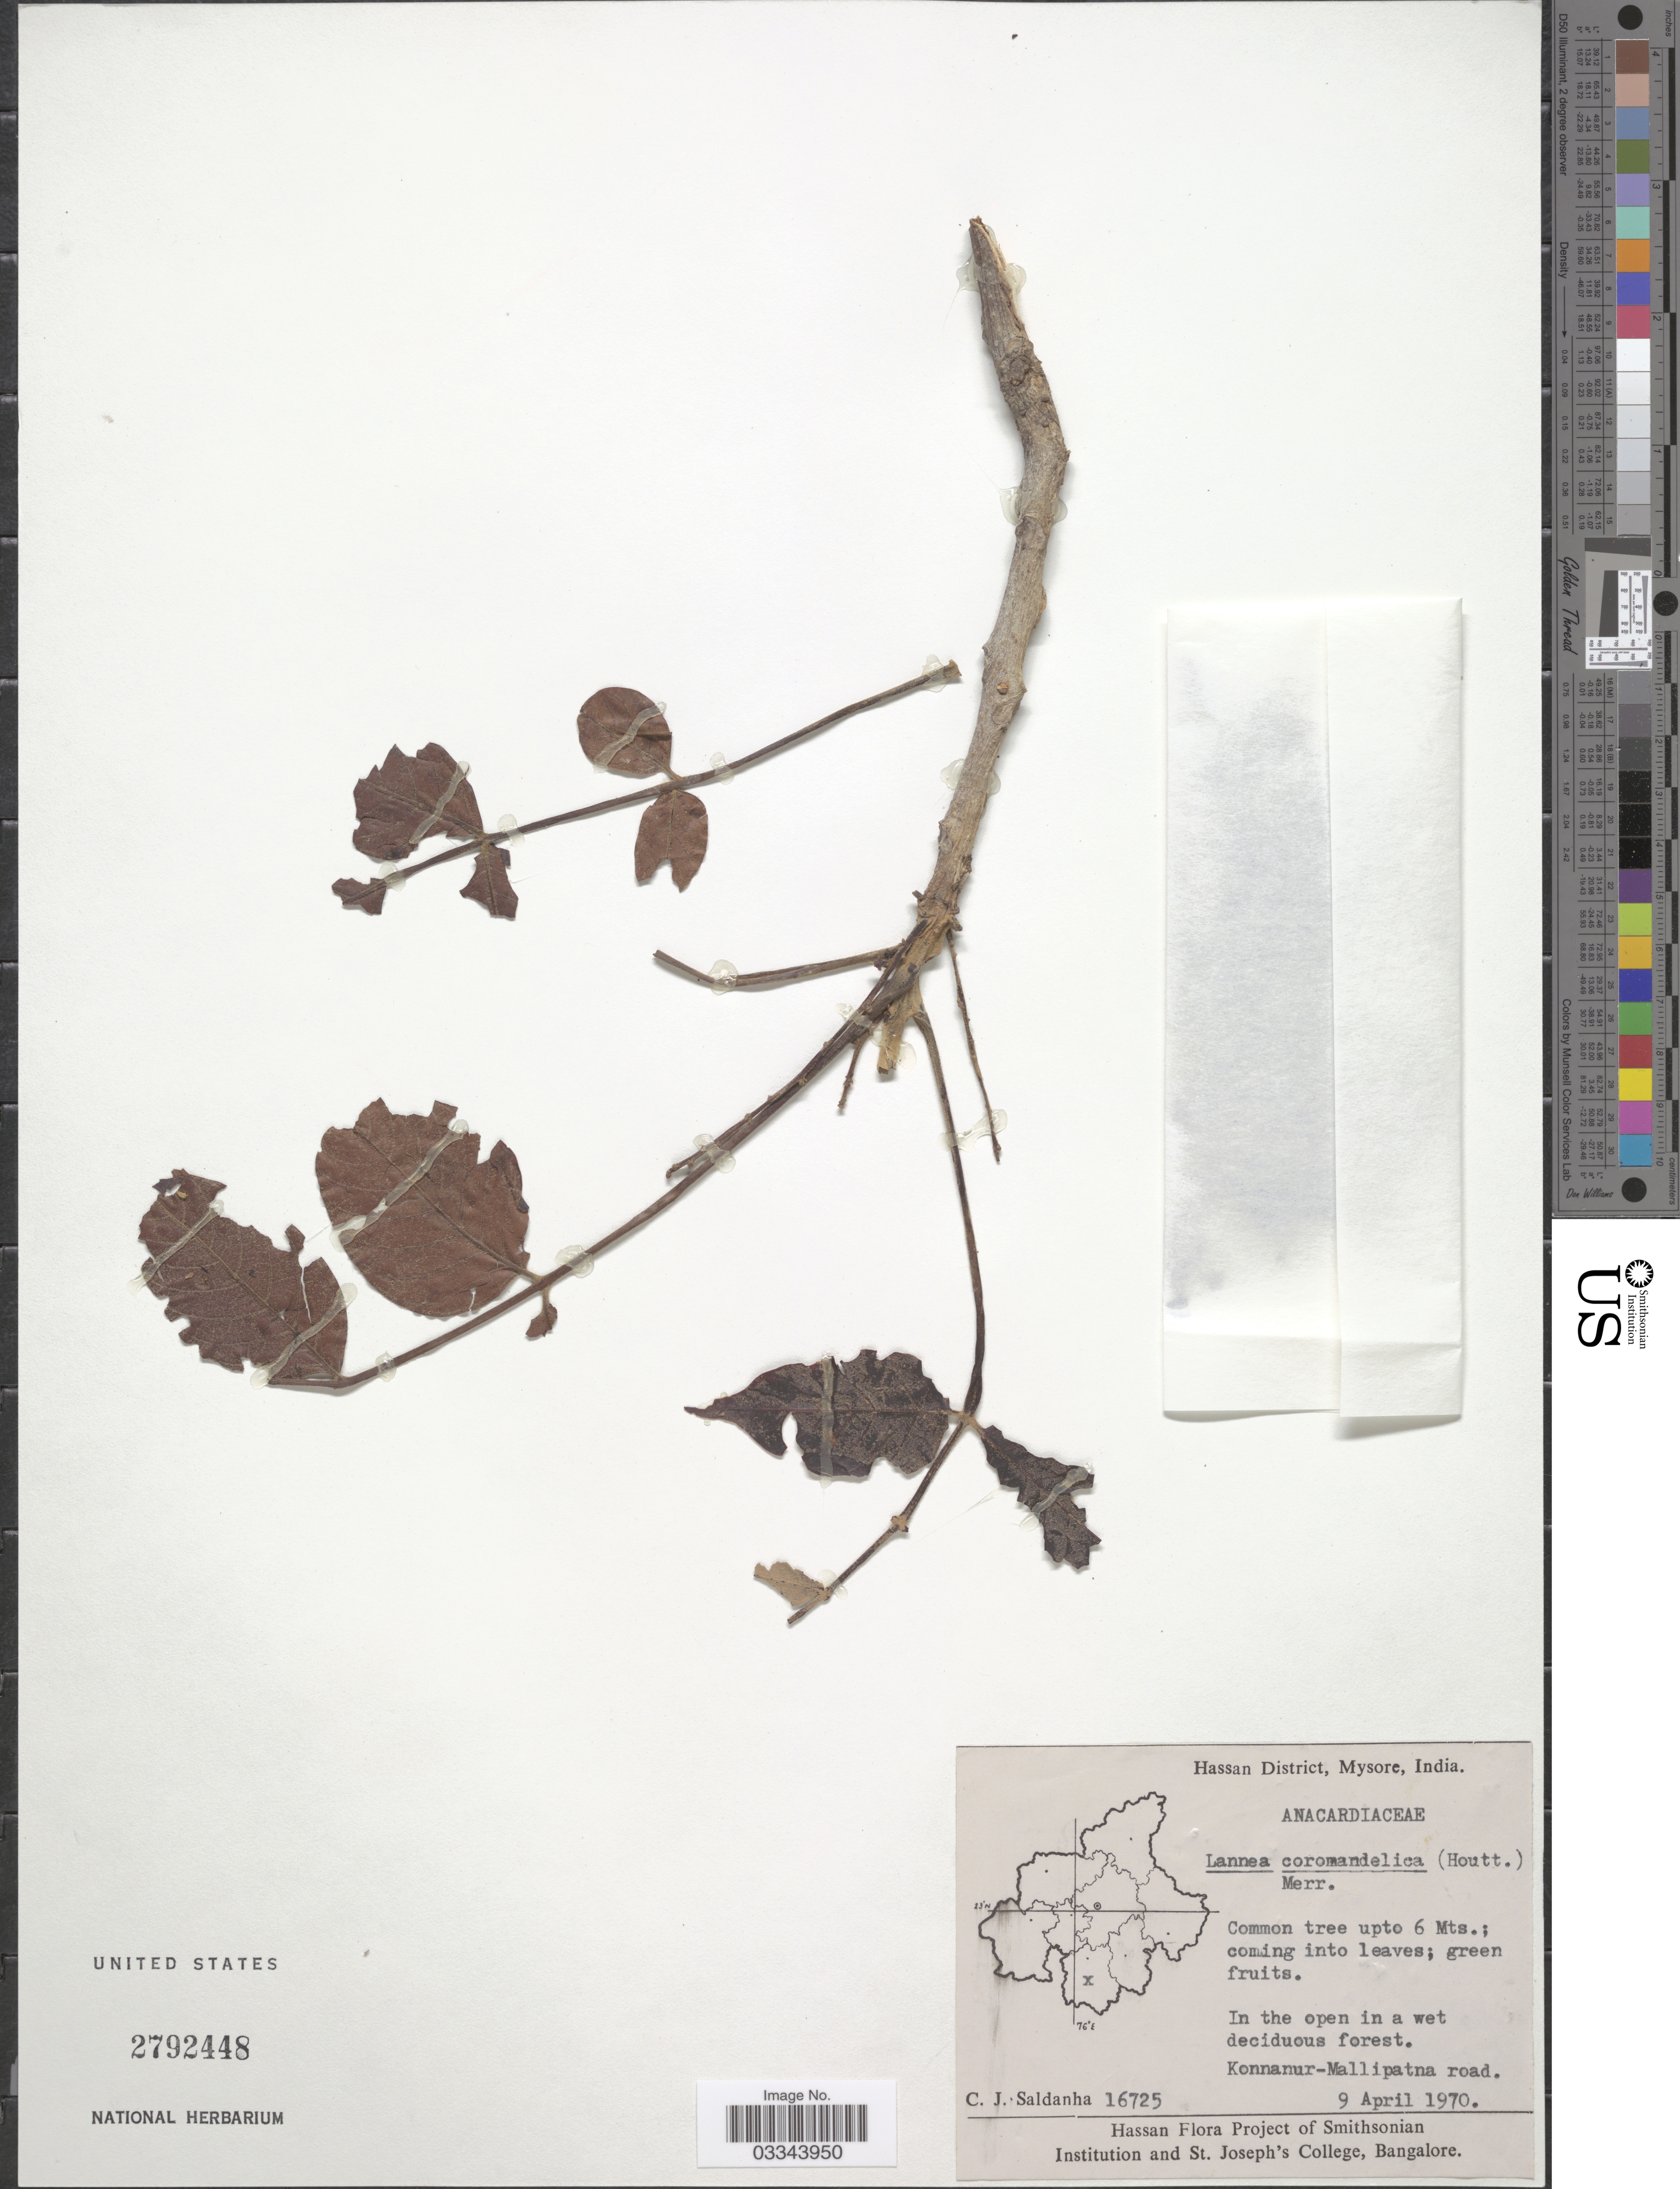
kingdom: Plantae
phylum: Tracheophyta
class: Magnoliopsida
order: Sapindales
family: Anacardiaceae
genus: Lannea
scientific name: Lannea coromandelica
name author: (Houtt.) Merr.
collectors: C. J. Saldanha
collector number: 16725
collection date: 1970-04-09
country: India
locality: Hassan District, Mysore. Konnanur-Mallipatna road.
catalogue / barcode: US 2792448